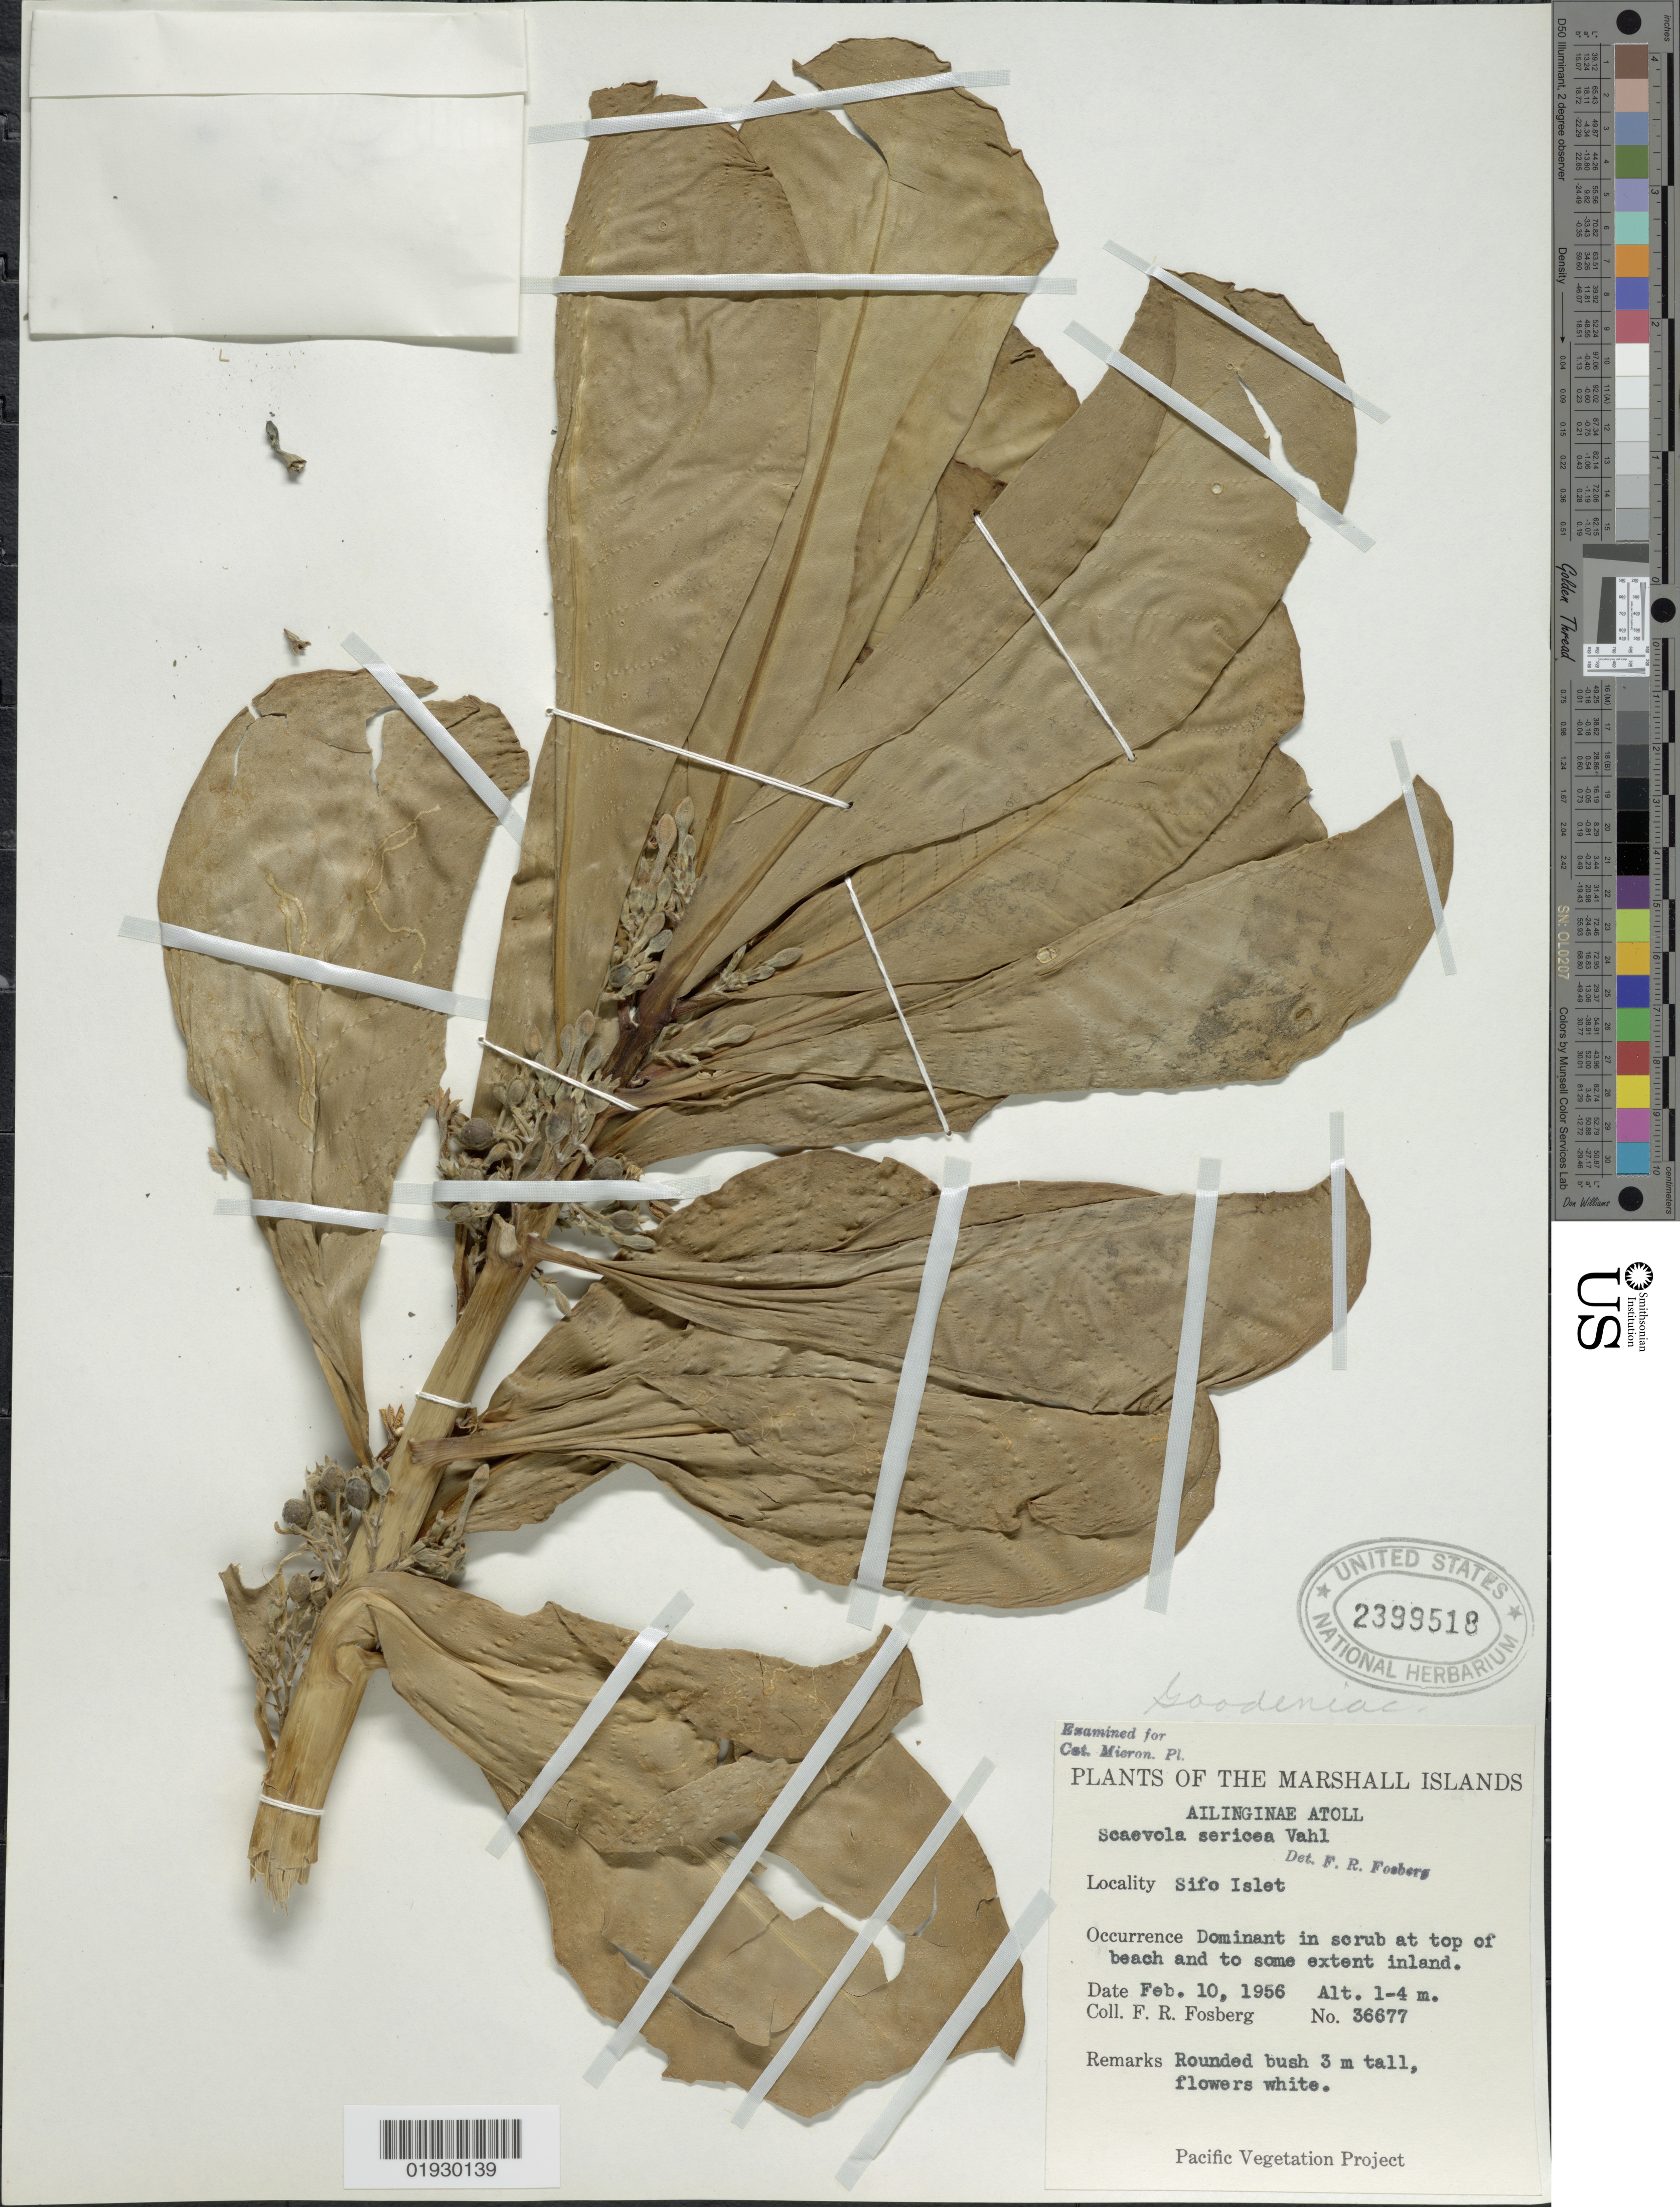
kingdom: Plantae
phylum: Tracheophyta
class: Magnoliopsida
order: Asterales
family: Goodeniaceae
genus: Scaevola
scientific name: Scaevola taccada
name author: (Gaertn.) Roxb.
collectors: F. R. Fosberg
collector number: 36677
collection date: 1956-02-10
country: Marshall Islands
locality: Ailinginae Atoll. Sifo Islet.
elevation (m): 1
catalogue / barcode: US 2399518